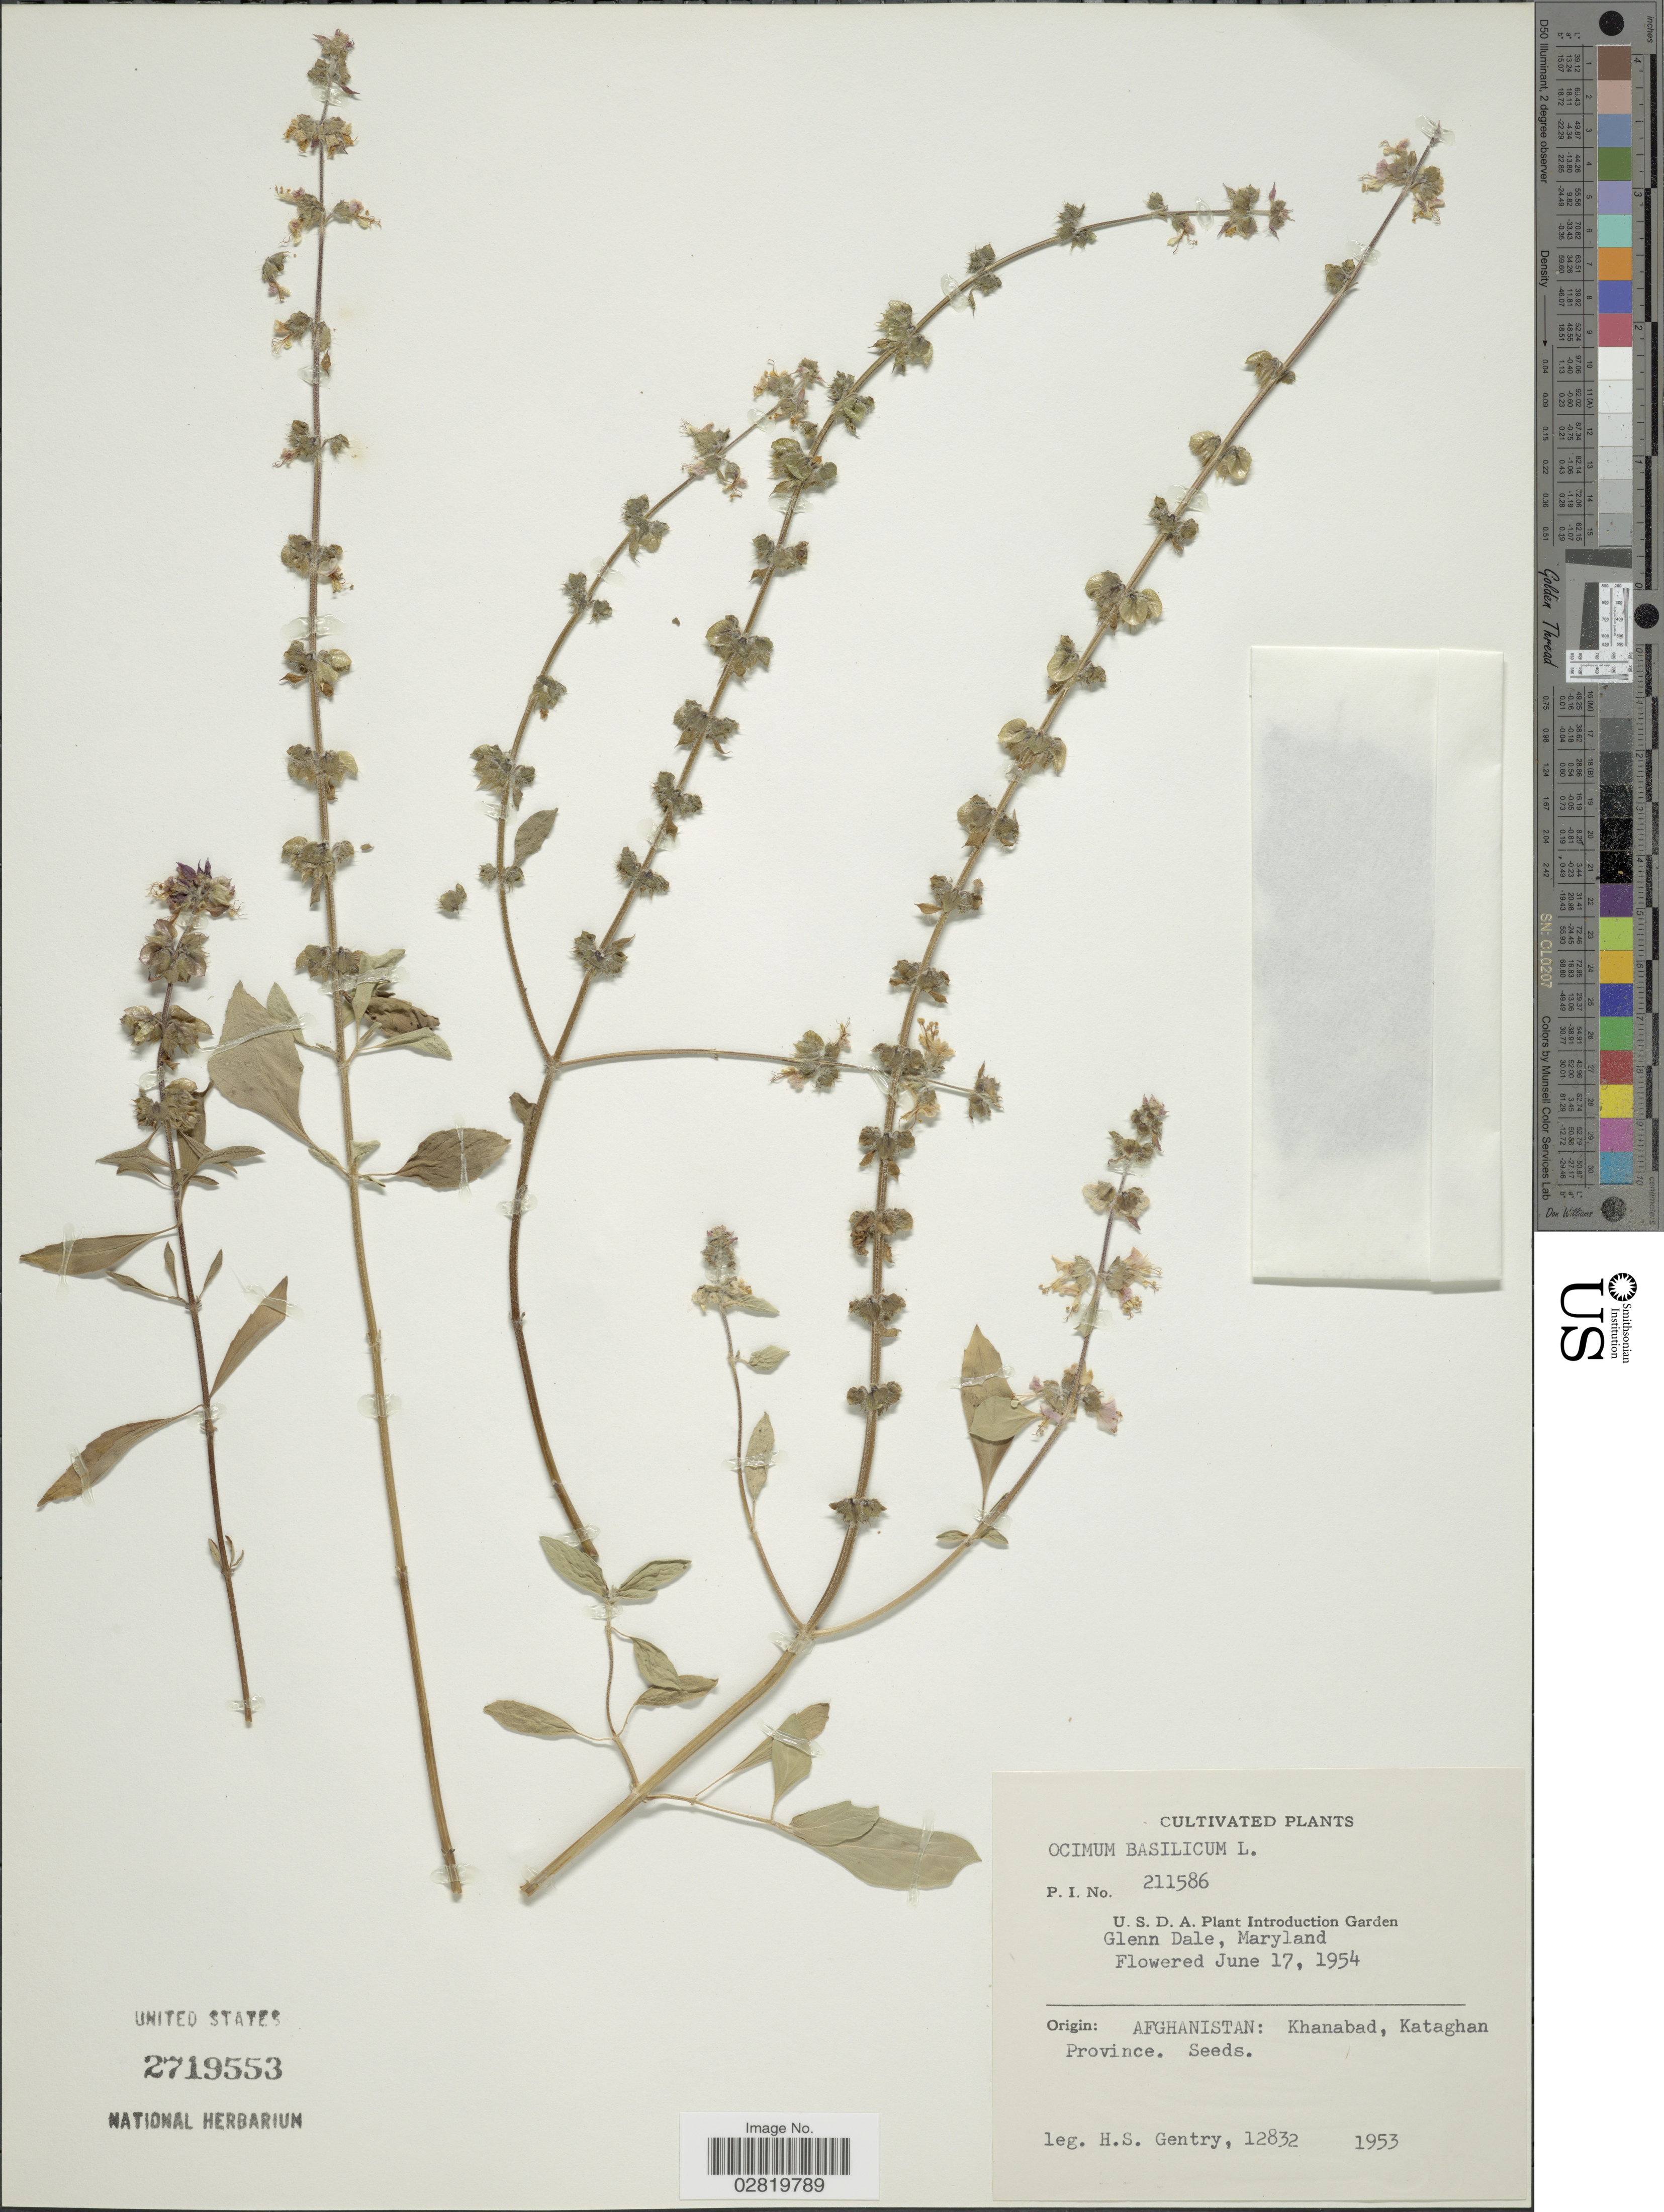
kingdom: Plantae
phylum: Tracheophyta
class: Magnoliopsida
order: Lamiales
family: Lamiaceae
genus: Ocimum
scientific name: Ocimum basilicum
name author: L.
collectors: H. S. Gentry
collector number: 12832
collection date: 1954-06-17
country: United States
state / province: Maryland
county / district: Prince George's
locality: U.S.D.A. Plant Introduction Garden, Glenn Dale.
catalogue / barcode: US 2719553